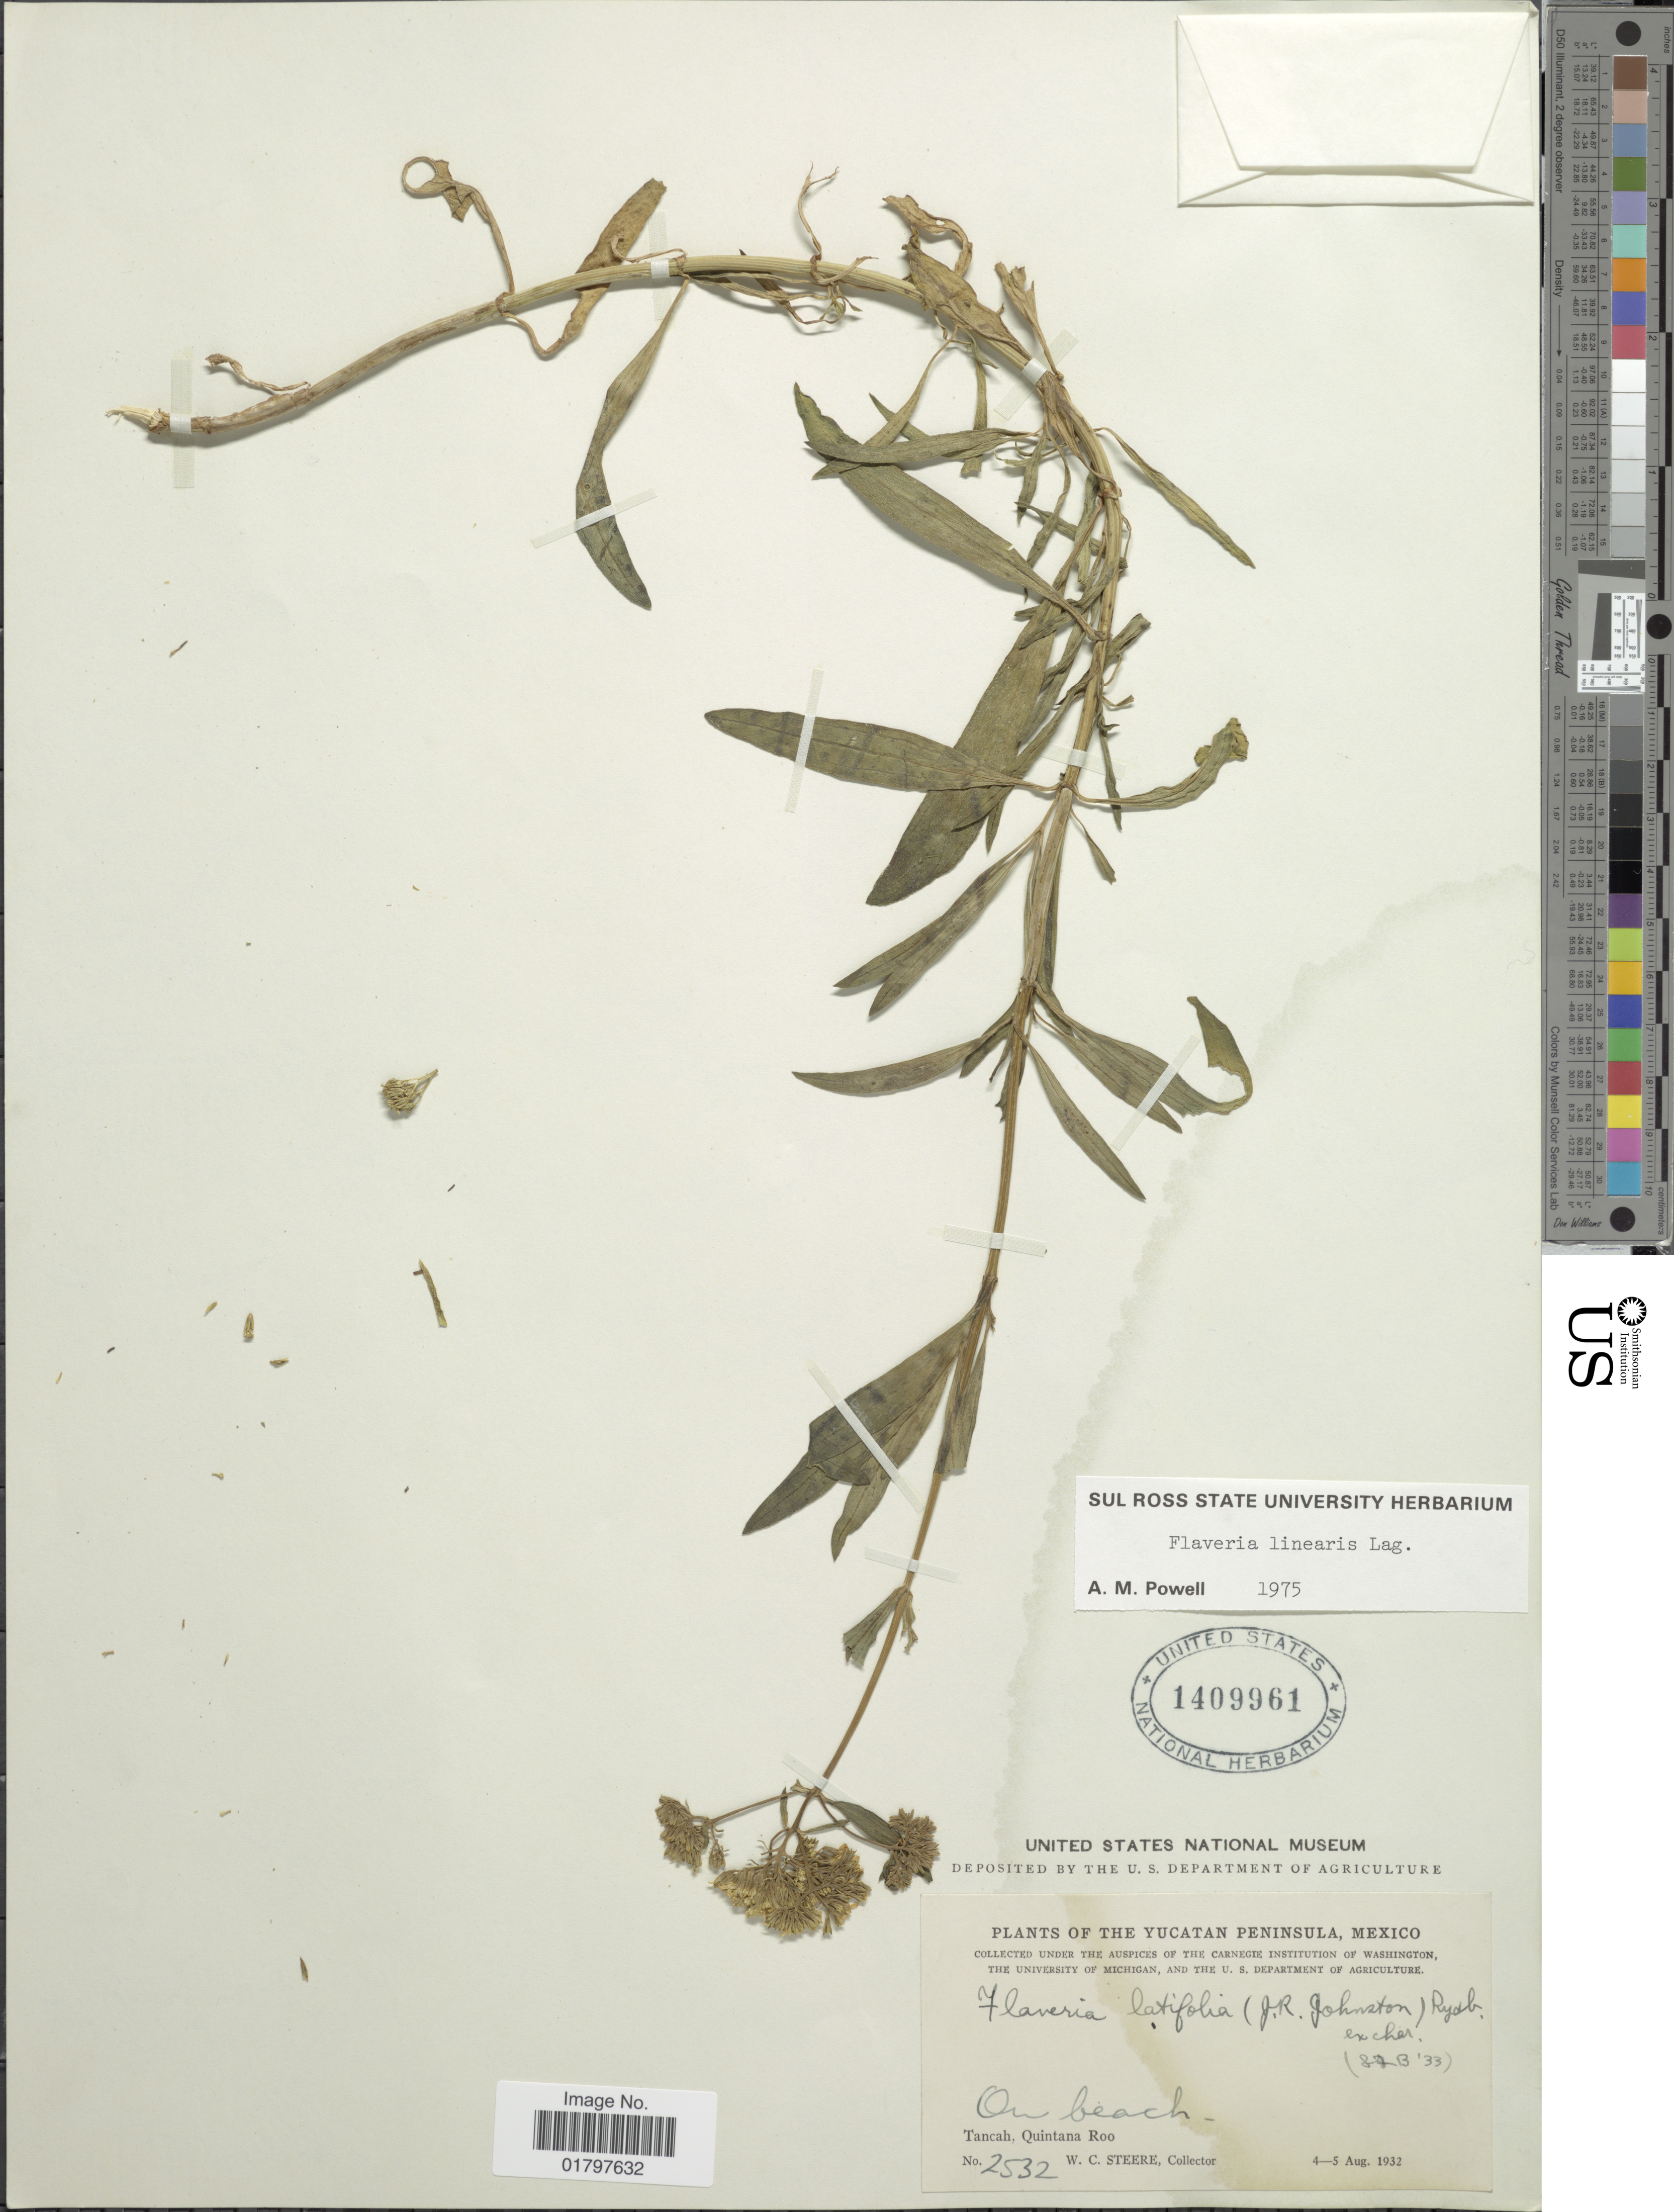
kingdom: Plantae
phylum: Tracheophyta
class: Magnoliopsida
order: Asterales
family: Asteraceae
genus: Flaveria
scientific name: Flaveria linearis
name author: Lag.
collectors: W. C. Steere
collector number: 2532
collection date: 1932-08-04/1932-08-05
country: Mexico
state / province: Yucatán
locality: Yucatan Peninsula. On beach, Tancah, Quintana Roo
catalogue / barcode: US 1409961